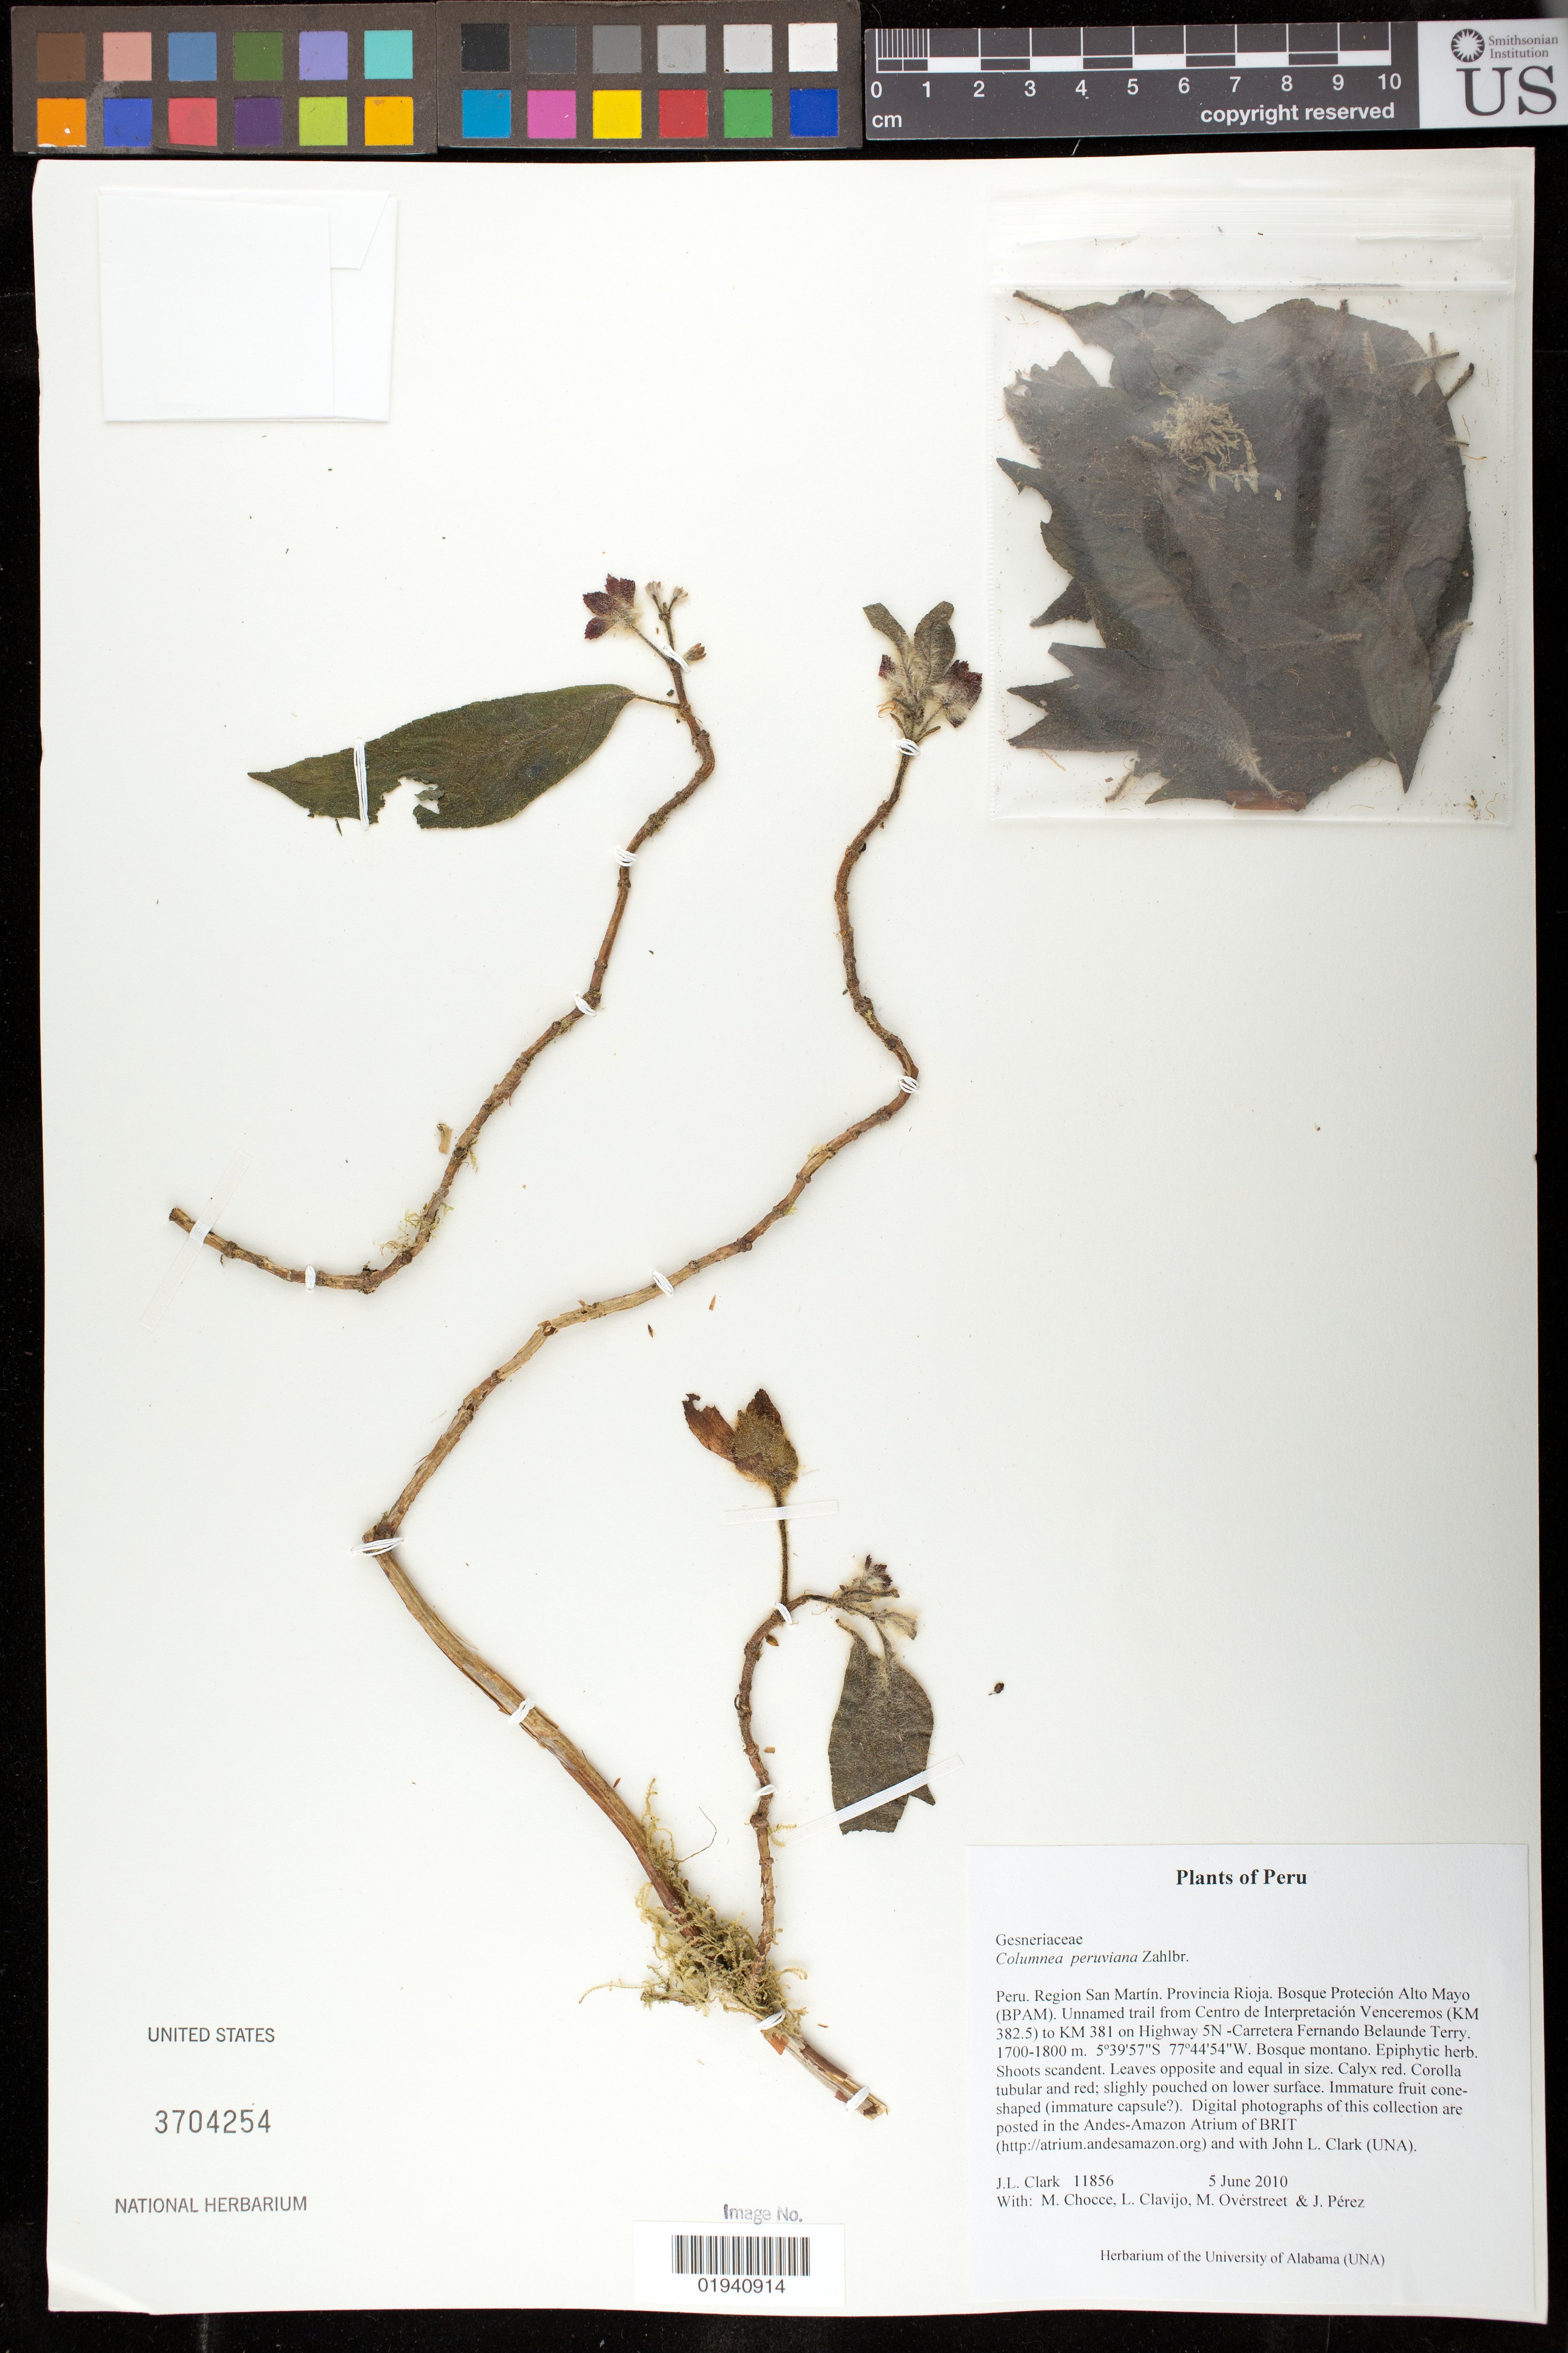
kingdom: Plantae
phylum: Tracheophyta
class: Magnoliopsida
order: Lamiales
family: Gesneriaceae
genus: Columnea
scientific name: Columnea peruviana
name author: Zahlbr.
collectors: J. L. Clark, M. Chocce, L. Clavijo, M. Overstreet & J. Perez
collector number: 11856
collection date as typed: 5 Jun 2010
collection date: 2010-06-05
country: Peru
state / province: San Martín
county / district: Rioja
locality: Bosque Protecion Alto Mayo (BPAM). Unnamed trail from Centro de Interpretacion Venceremos (KM 382.5) to KM 381 on Highway 5N. Carretera Fernando Belaunde Terry.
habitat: Bosque montano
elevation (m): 1700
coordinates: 5 39 57 S, 77 44 54 W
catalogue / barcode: US 3704254